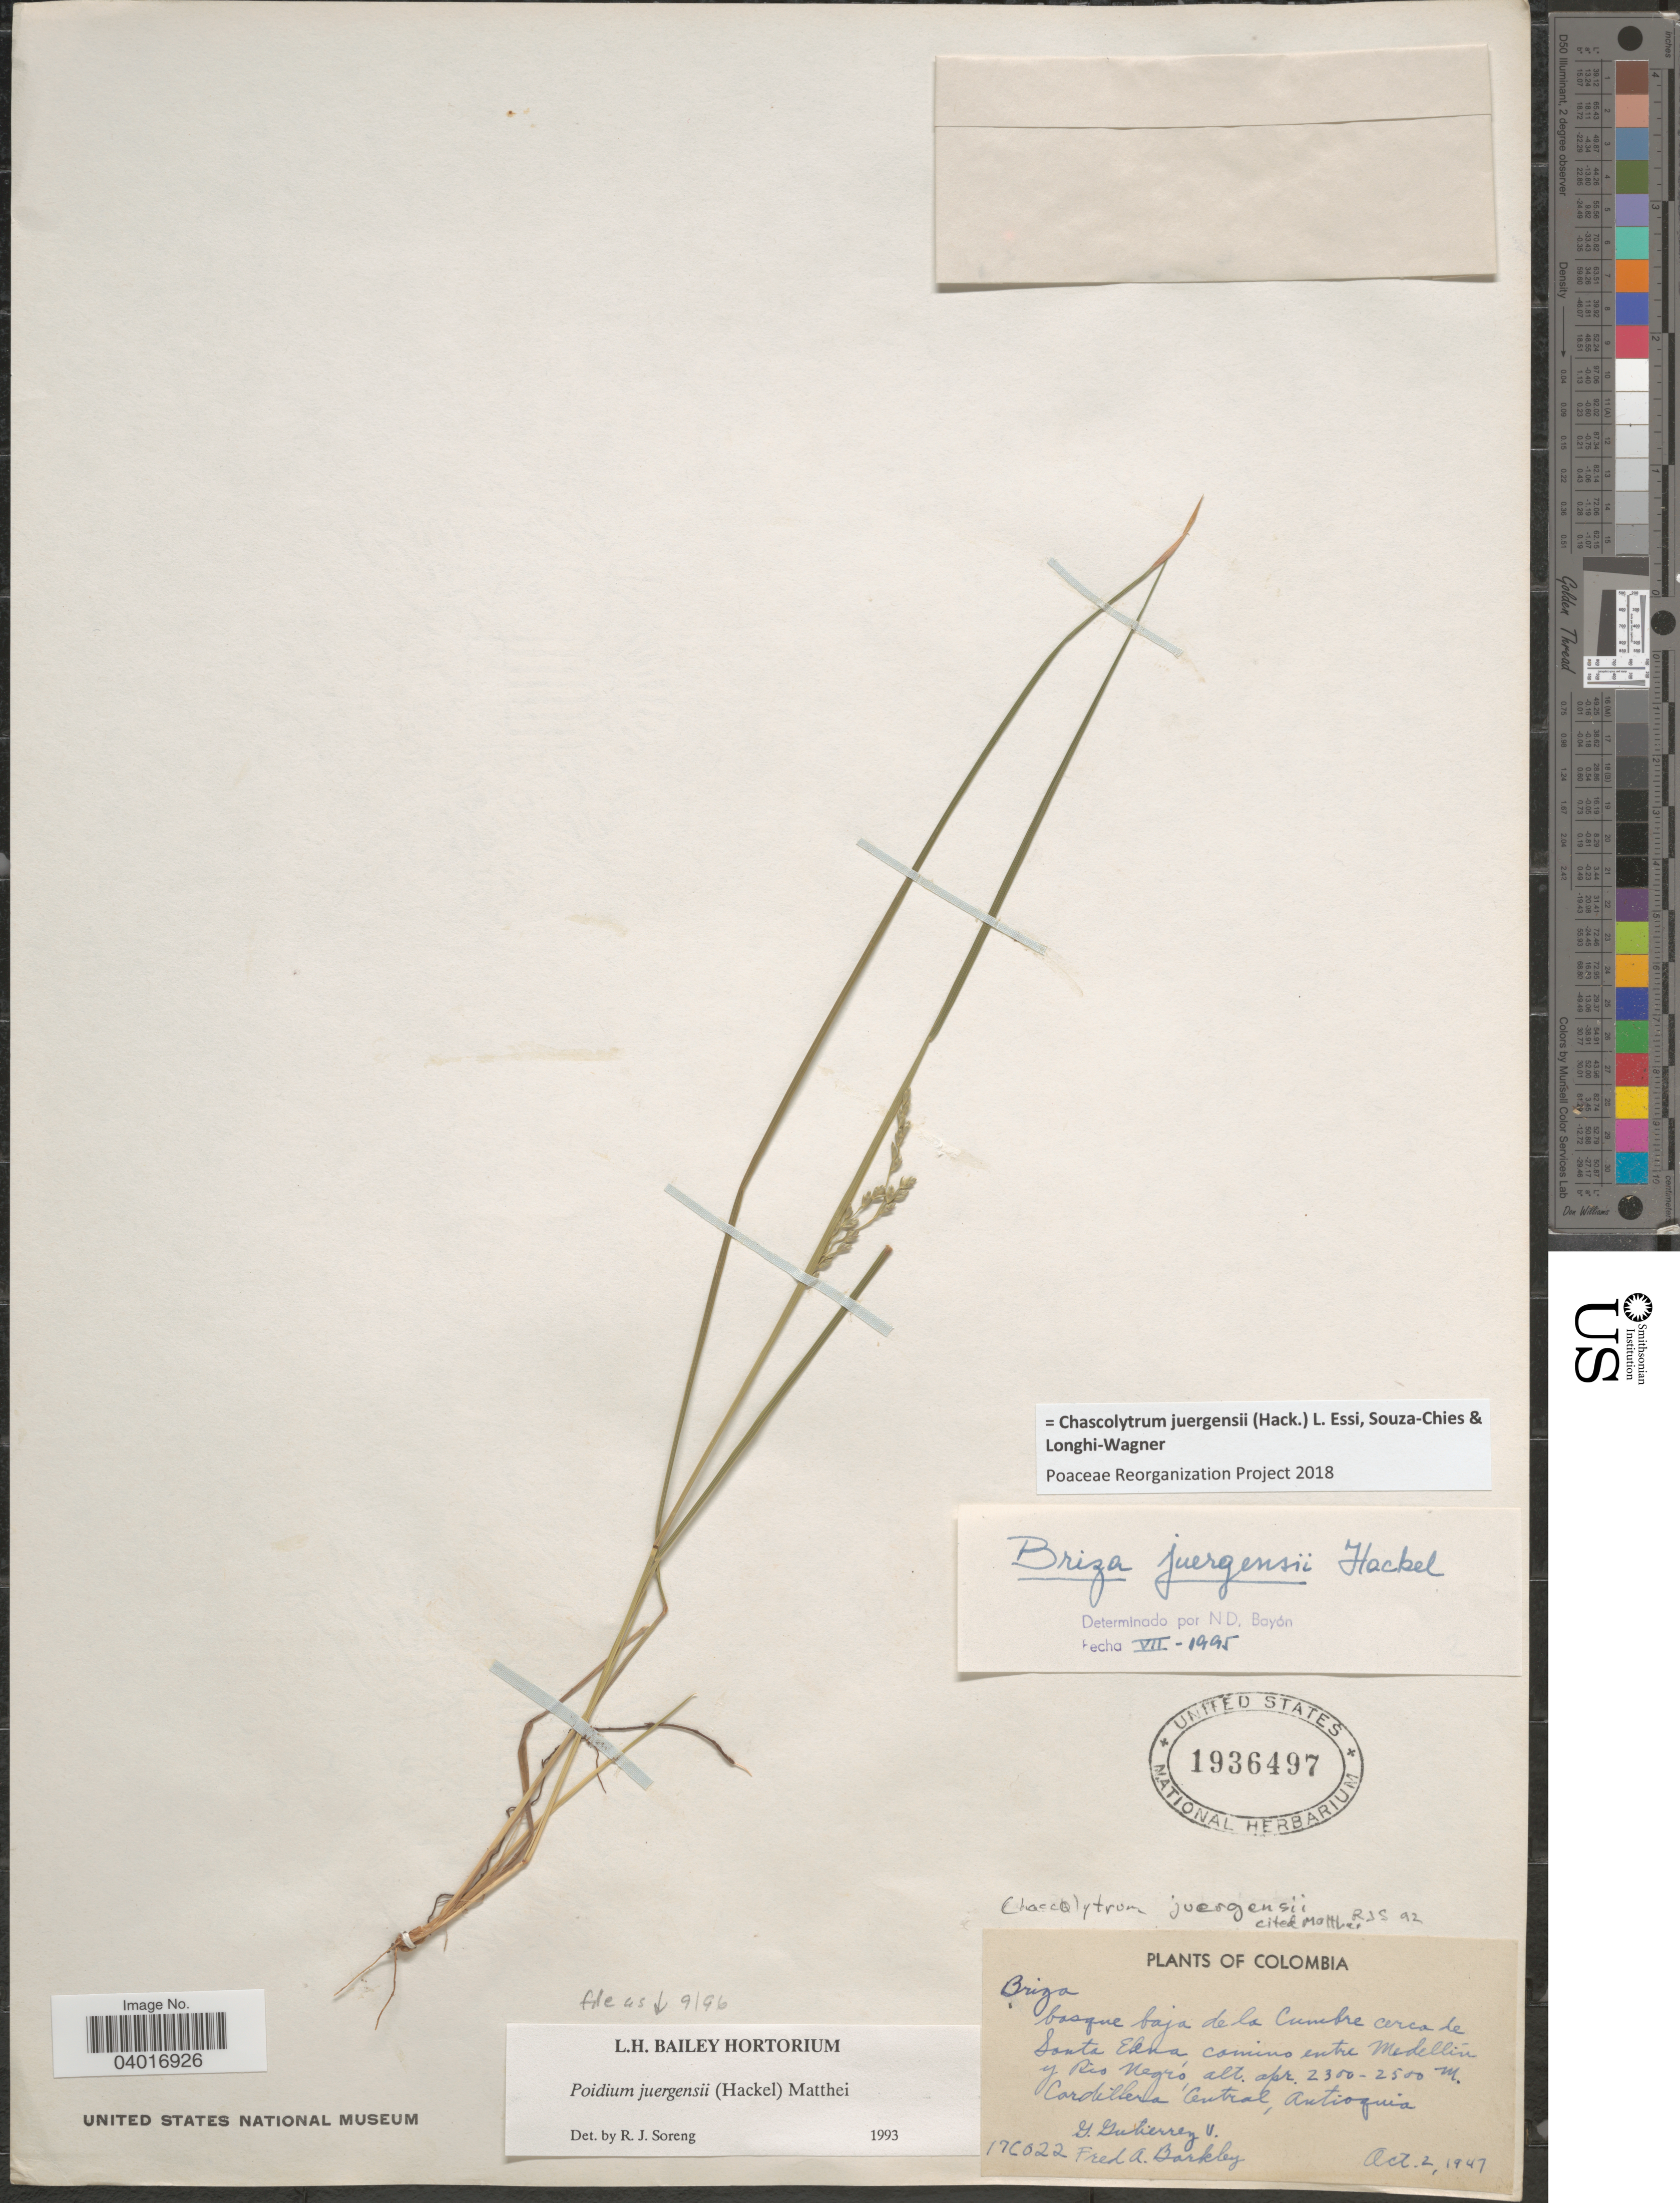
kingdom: Plantae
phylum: Tracheophyta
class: Liliopsida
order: Poales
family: Poaceae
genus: Chascolytrum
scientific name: Chascolytrum juergensii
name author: (Hack.) L. Essi et al.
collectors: F. A. Barkley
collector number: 17C022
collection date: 1947-10-02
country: Colombia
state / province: Antioquia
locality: Baja de la Cumbre cerca de Santa Elena, camino entre Medellín y Rio Negro. Cordillera Central.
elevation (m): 2300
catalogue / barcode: US 1936497